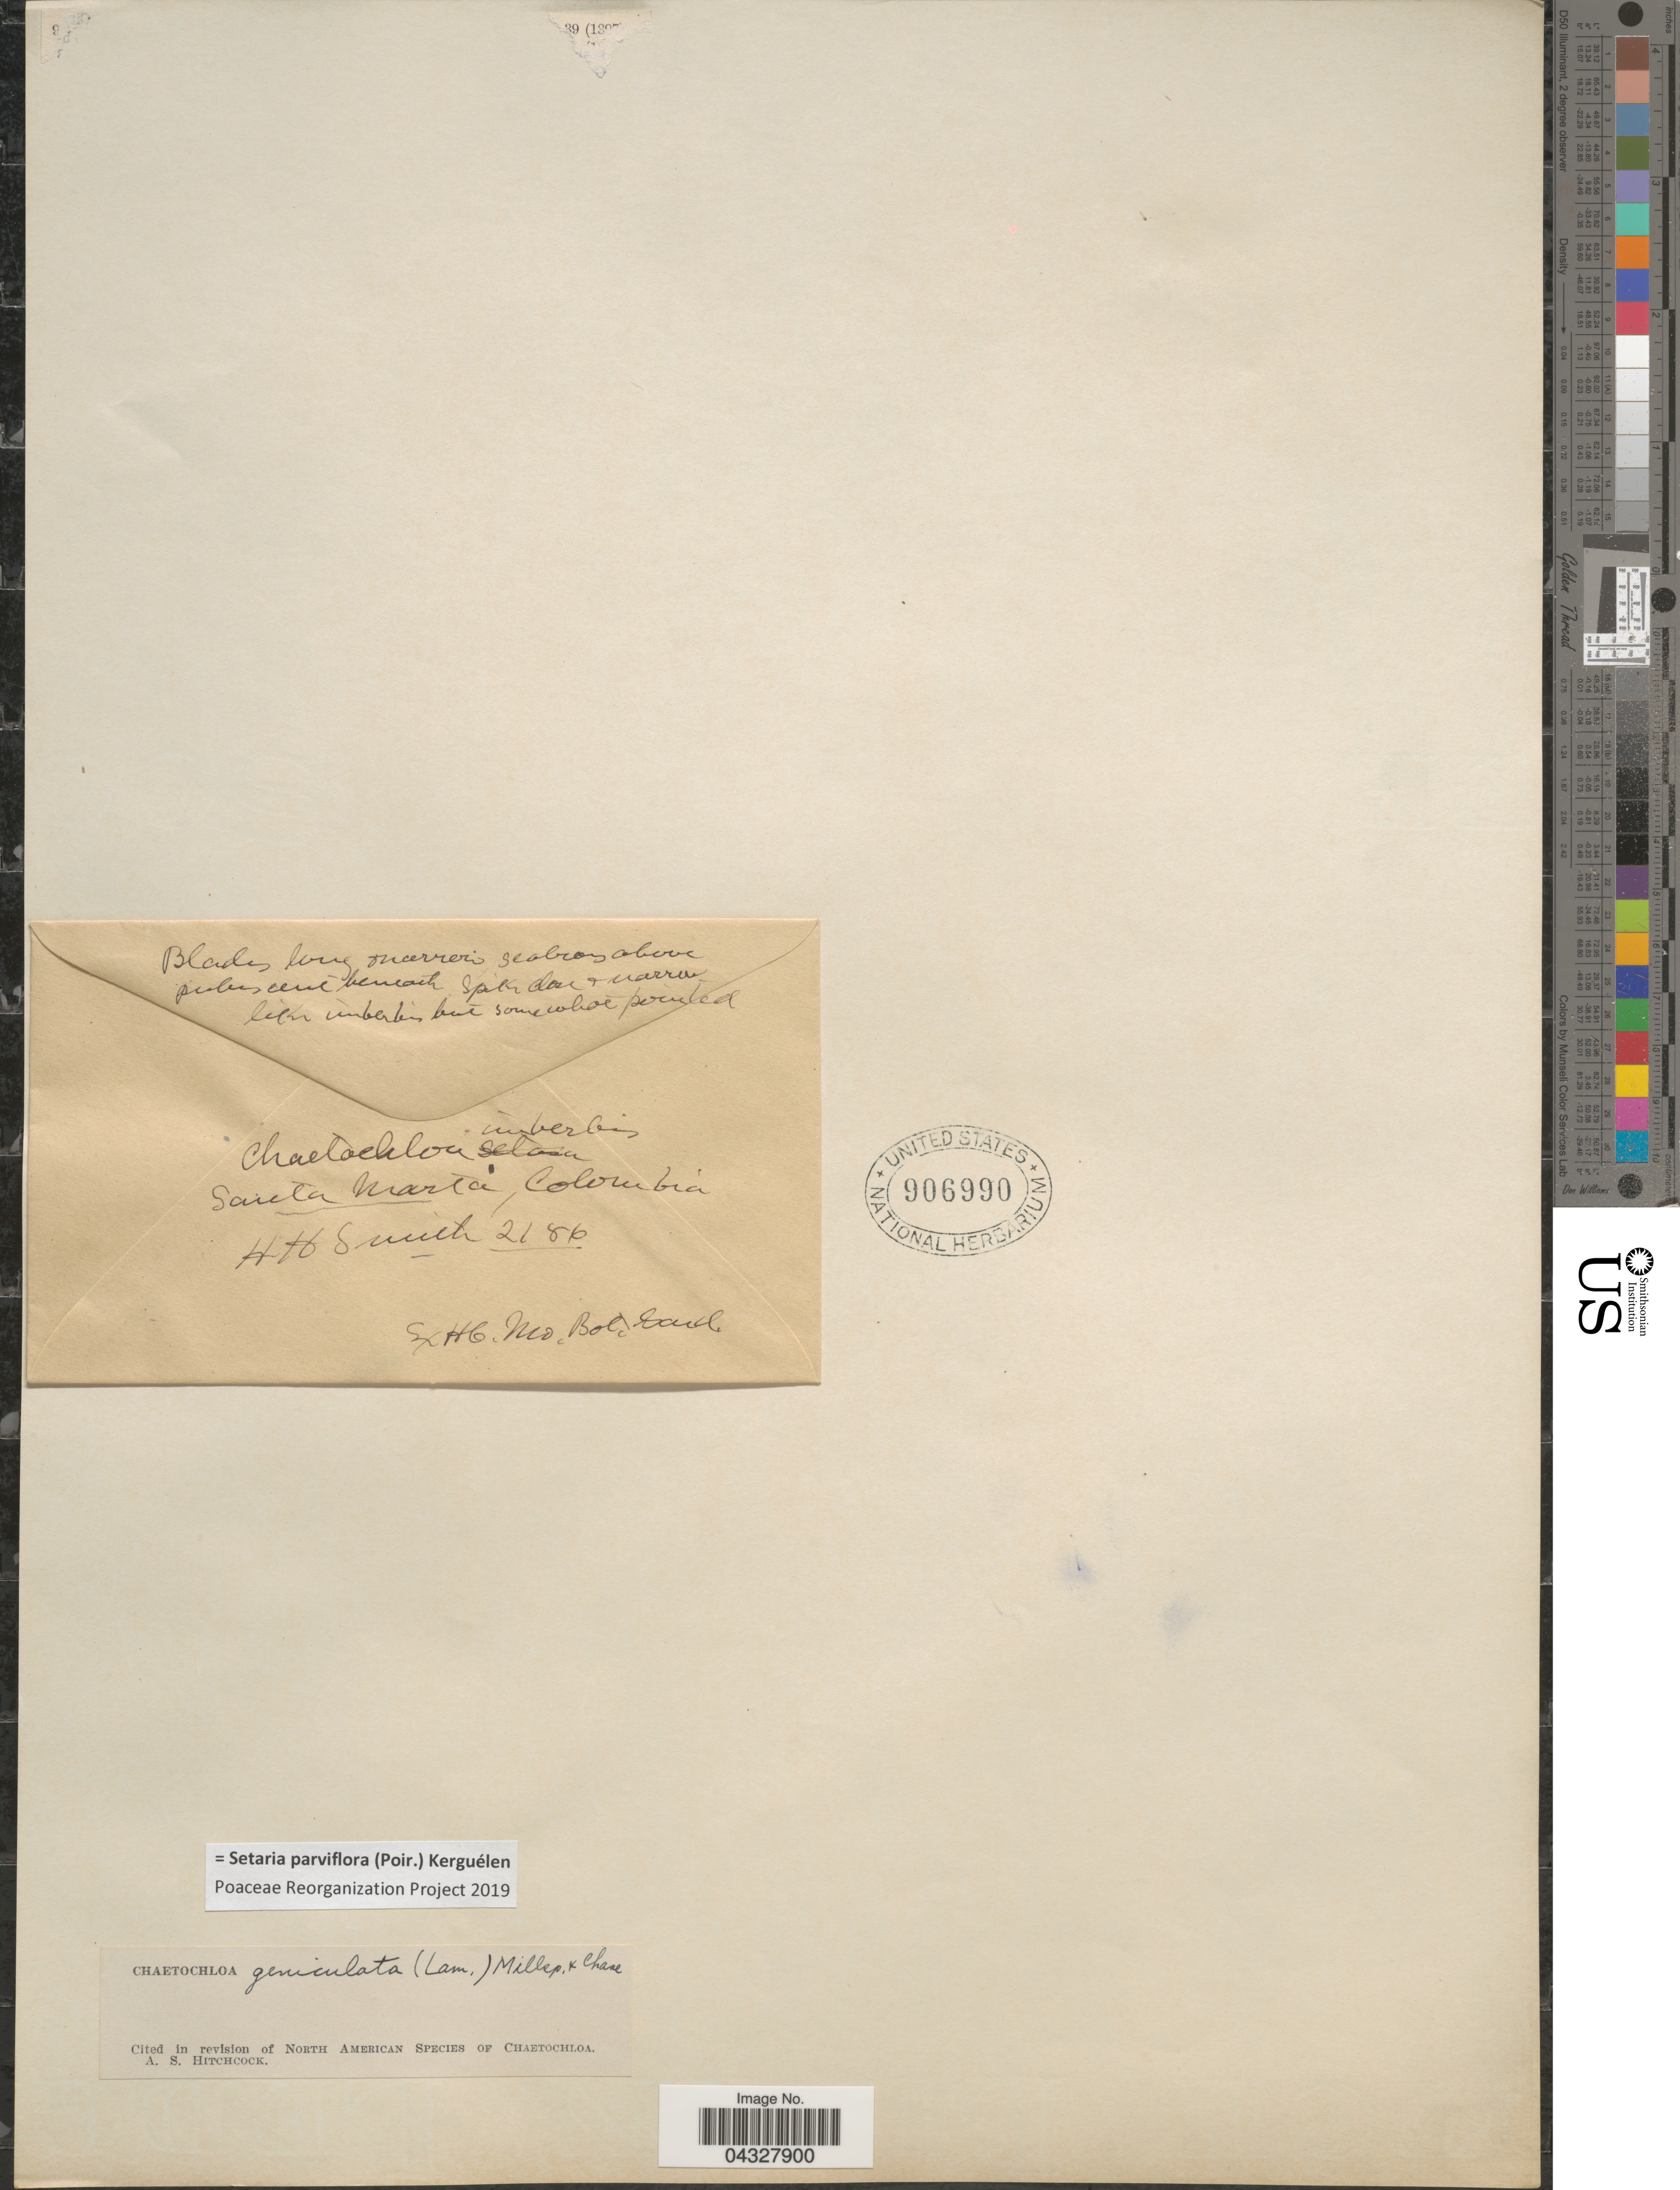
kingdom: Plantae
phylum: Tracheophyta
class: Liliopsida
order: Poales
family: Poaceae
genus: Setaria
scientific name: Setaria parviflora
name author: (Poir.) Kerguélen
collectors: H. Smith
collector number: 2186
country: Colombia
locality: Santa Marta.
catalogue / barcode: US 906990